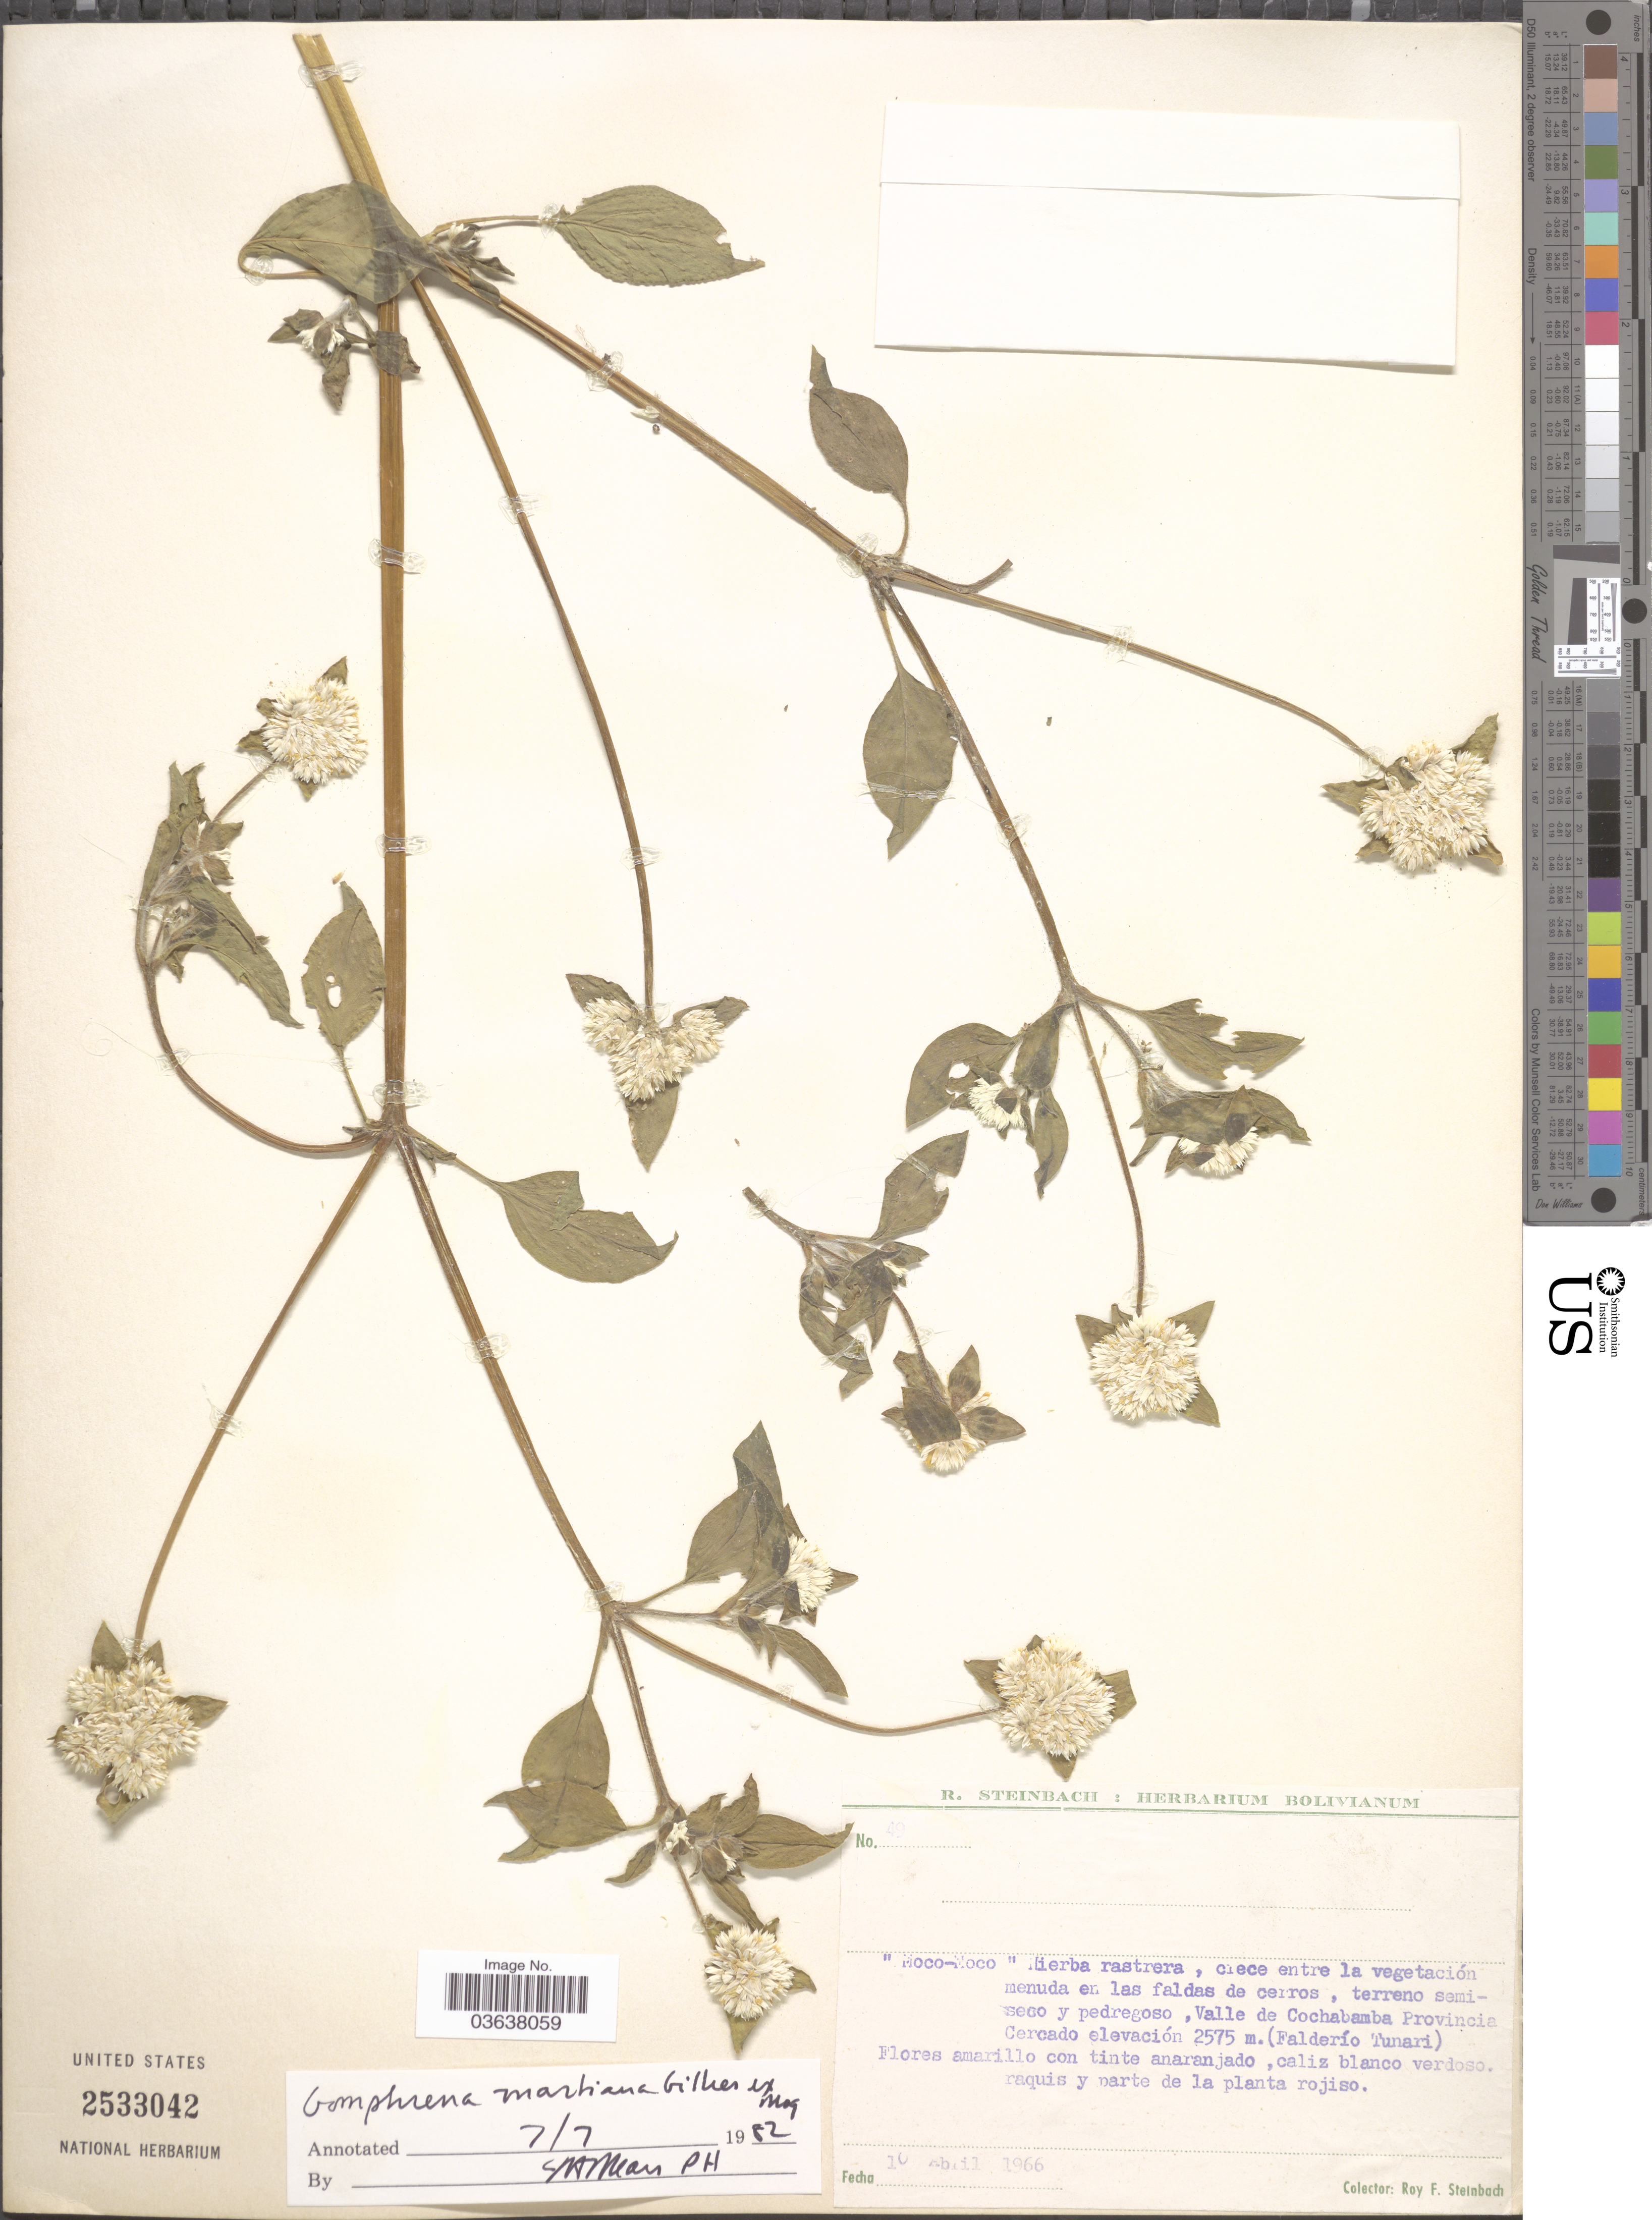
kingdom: Plantae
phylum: Tracheophyta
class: Magnoliopsida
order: Caryophyllales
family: Amaranthaceae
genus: Gomphrena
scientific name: Gomphrena martiana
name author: Gillies ex Moq.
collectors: R. F. Steinbach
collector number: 49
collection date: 1966-04-10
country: Bolivia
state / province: Cochabamba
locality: Valle de Cochabamba Provincia Cercado. Falderío Tunari.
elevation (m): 2575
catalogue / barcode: US 2533042